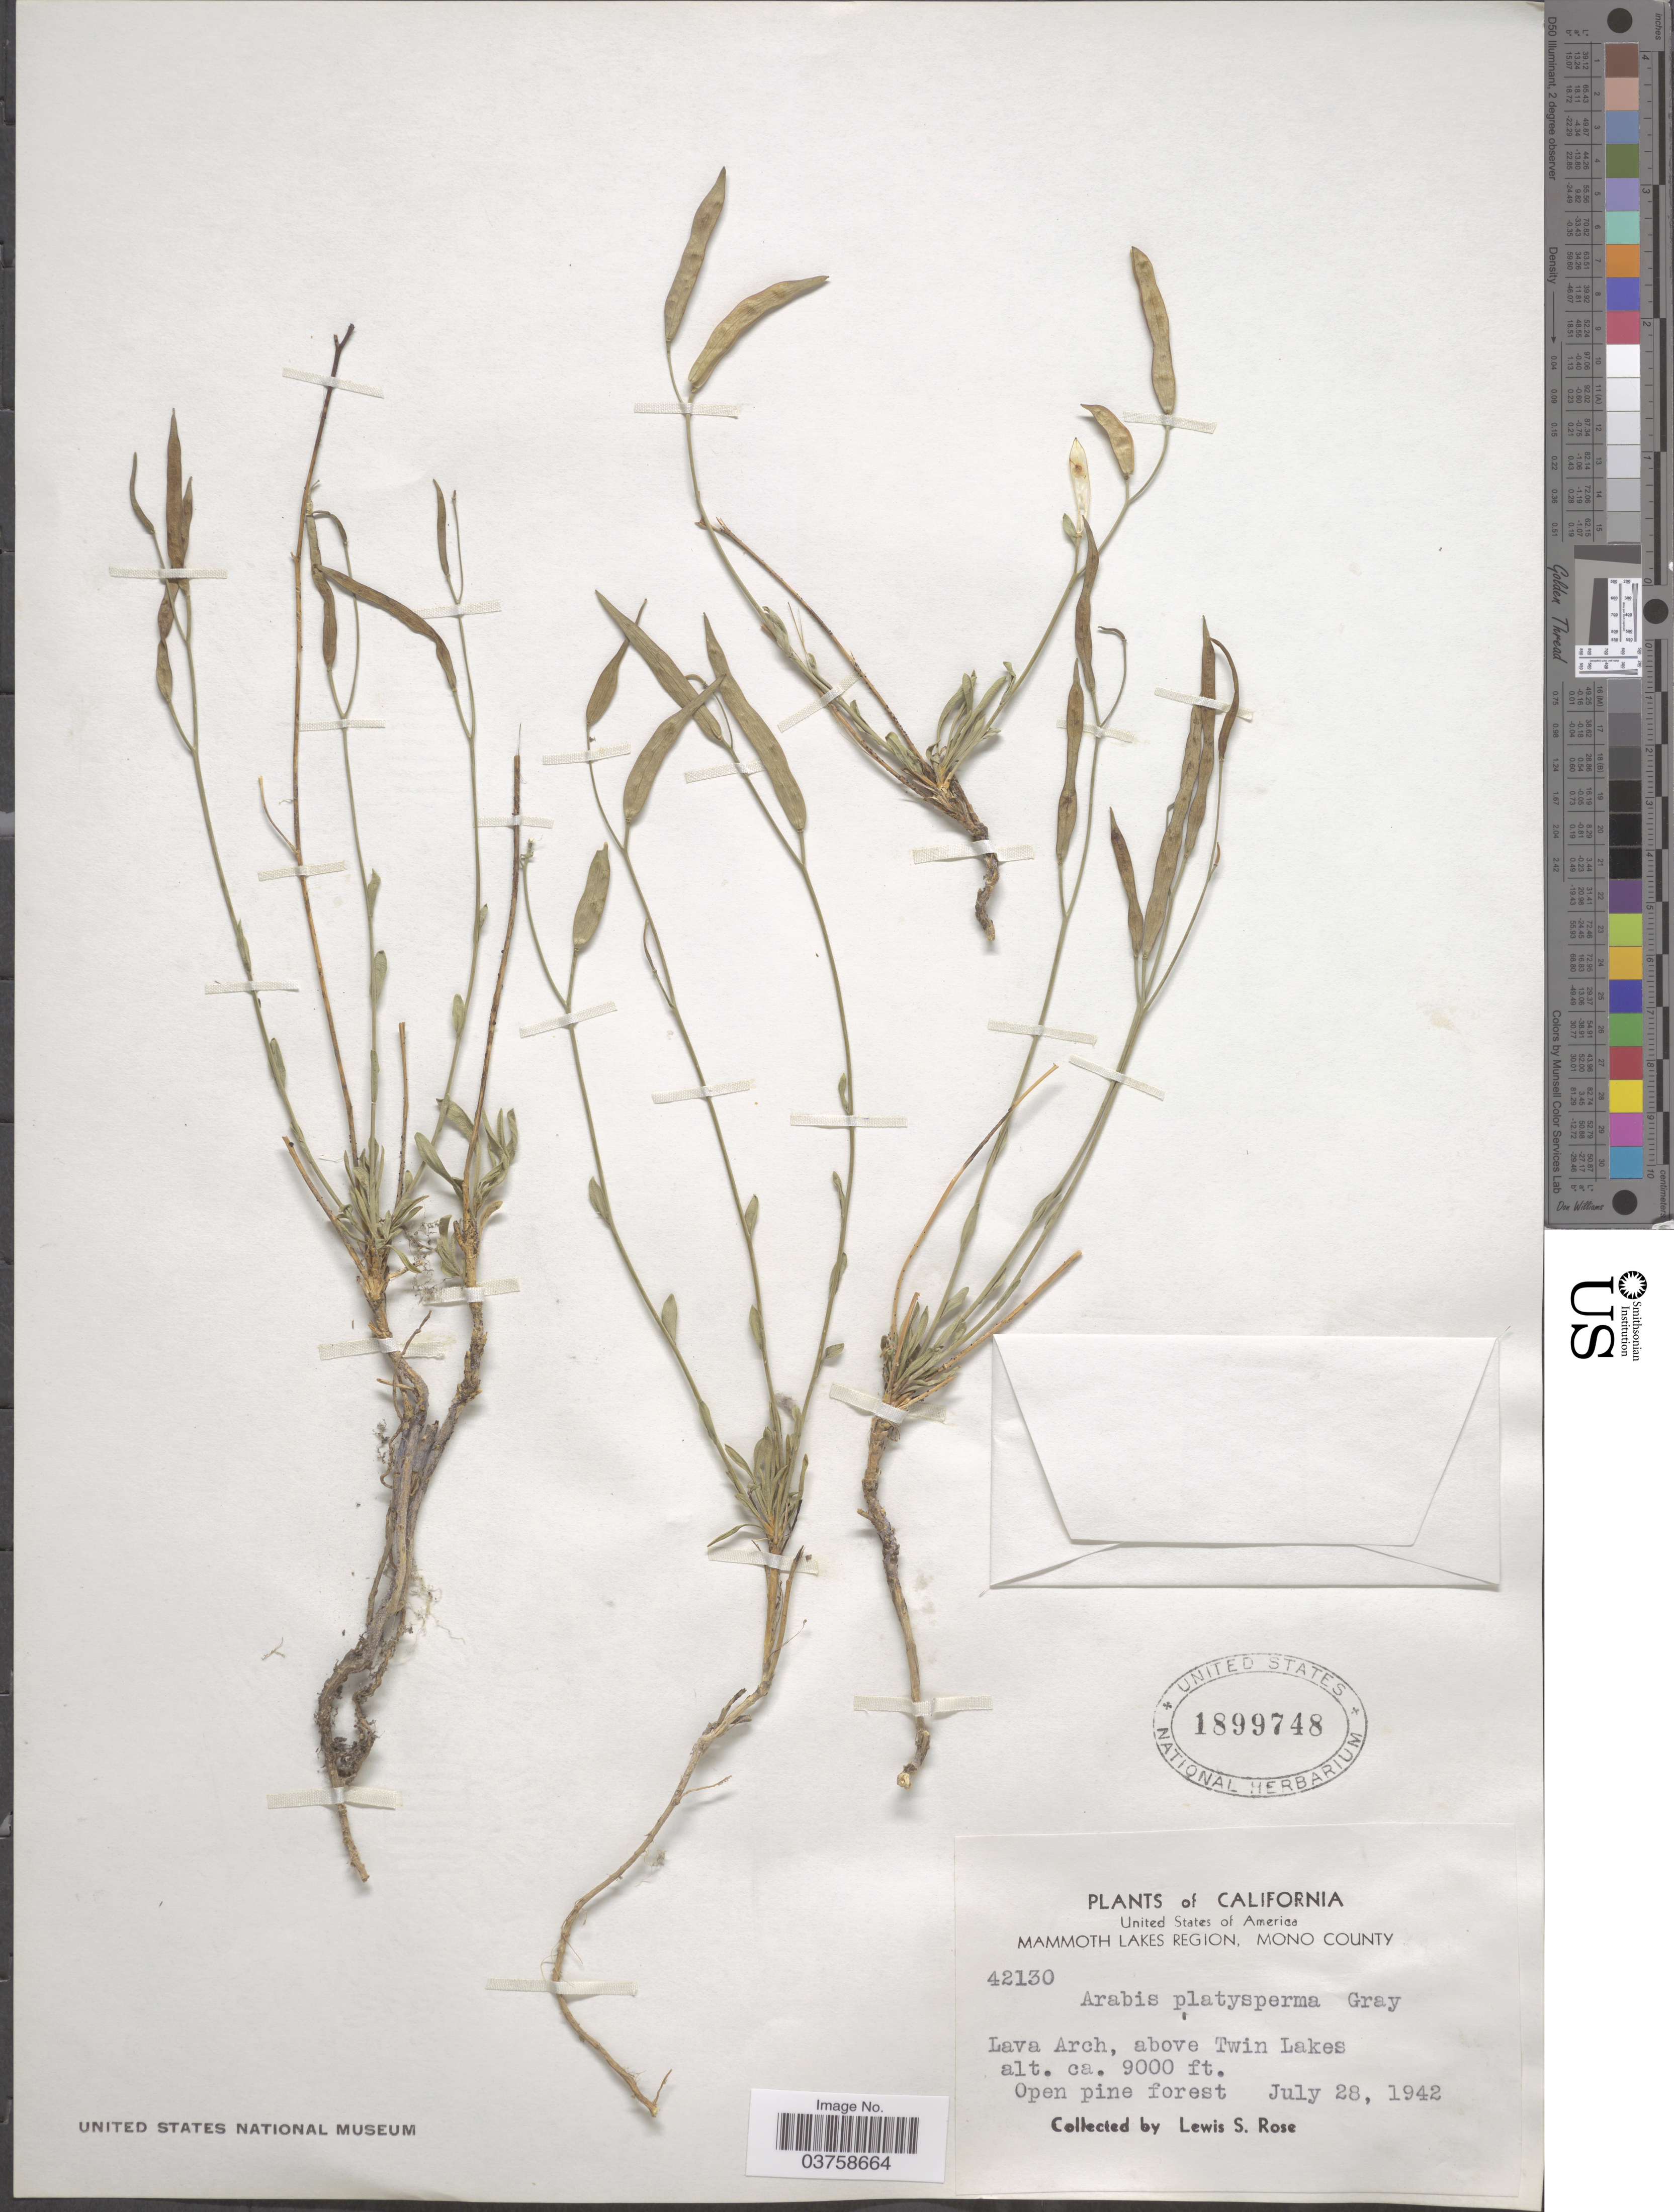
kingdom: Plantae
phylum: Tracheophyta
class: Magnoliopsida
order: Brassicales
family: Brassicaceae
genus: Arabis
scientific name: Arabis platysperma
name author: A. Gray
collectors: L. S. Rose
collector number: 42130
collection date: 1942-07-28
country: United States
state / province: California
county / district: Mono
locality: Mammoth Lakes Region, Mono County. Lava Arch, above Twin lakes.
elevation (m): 2743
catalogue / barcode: US 1899748